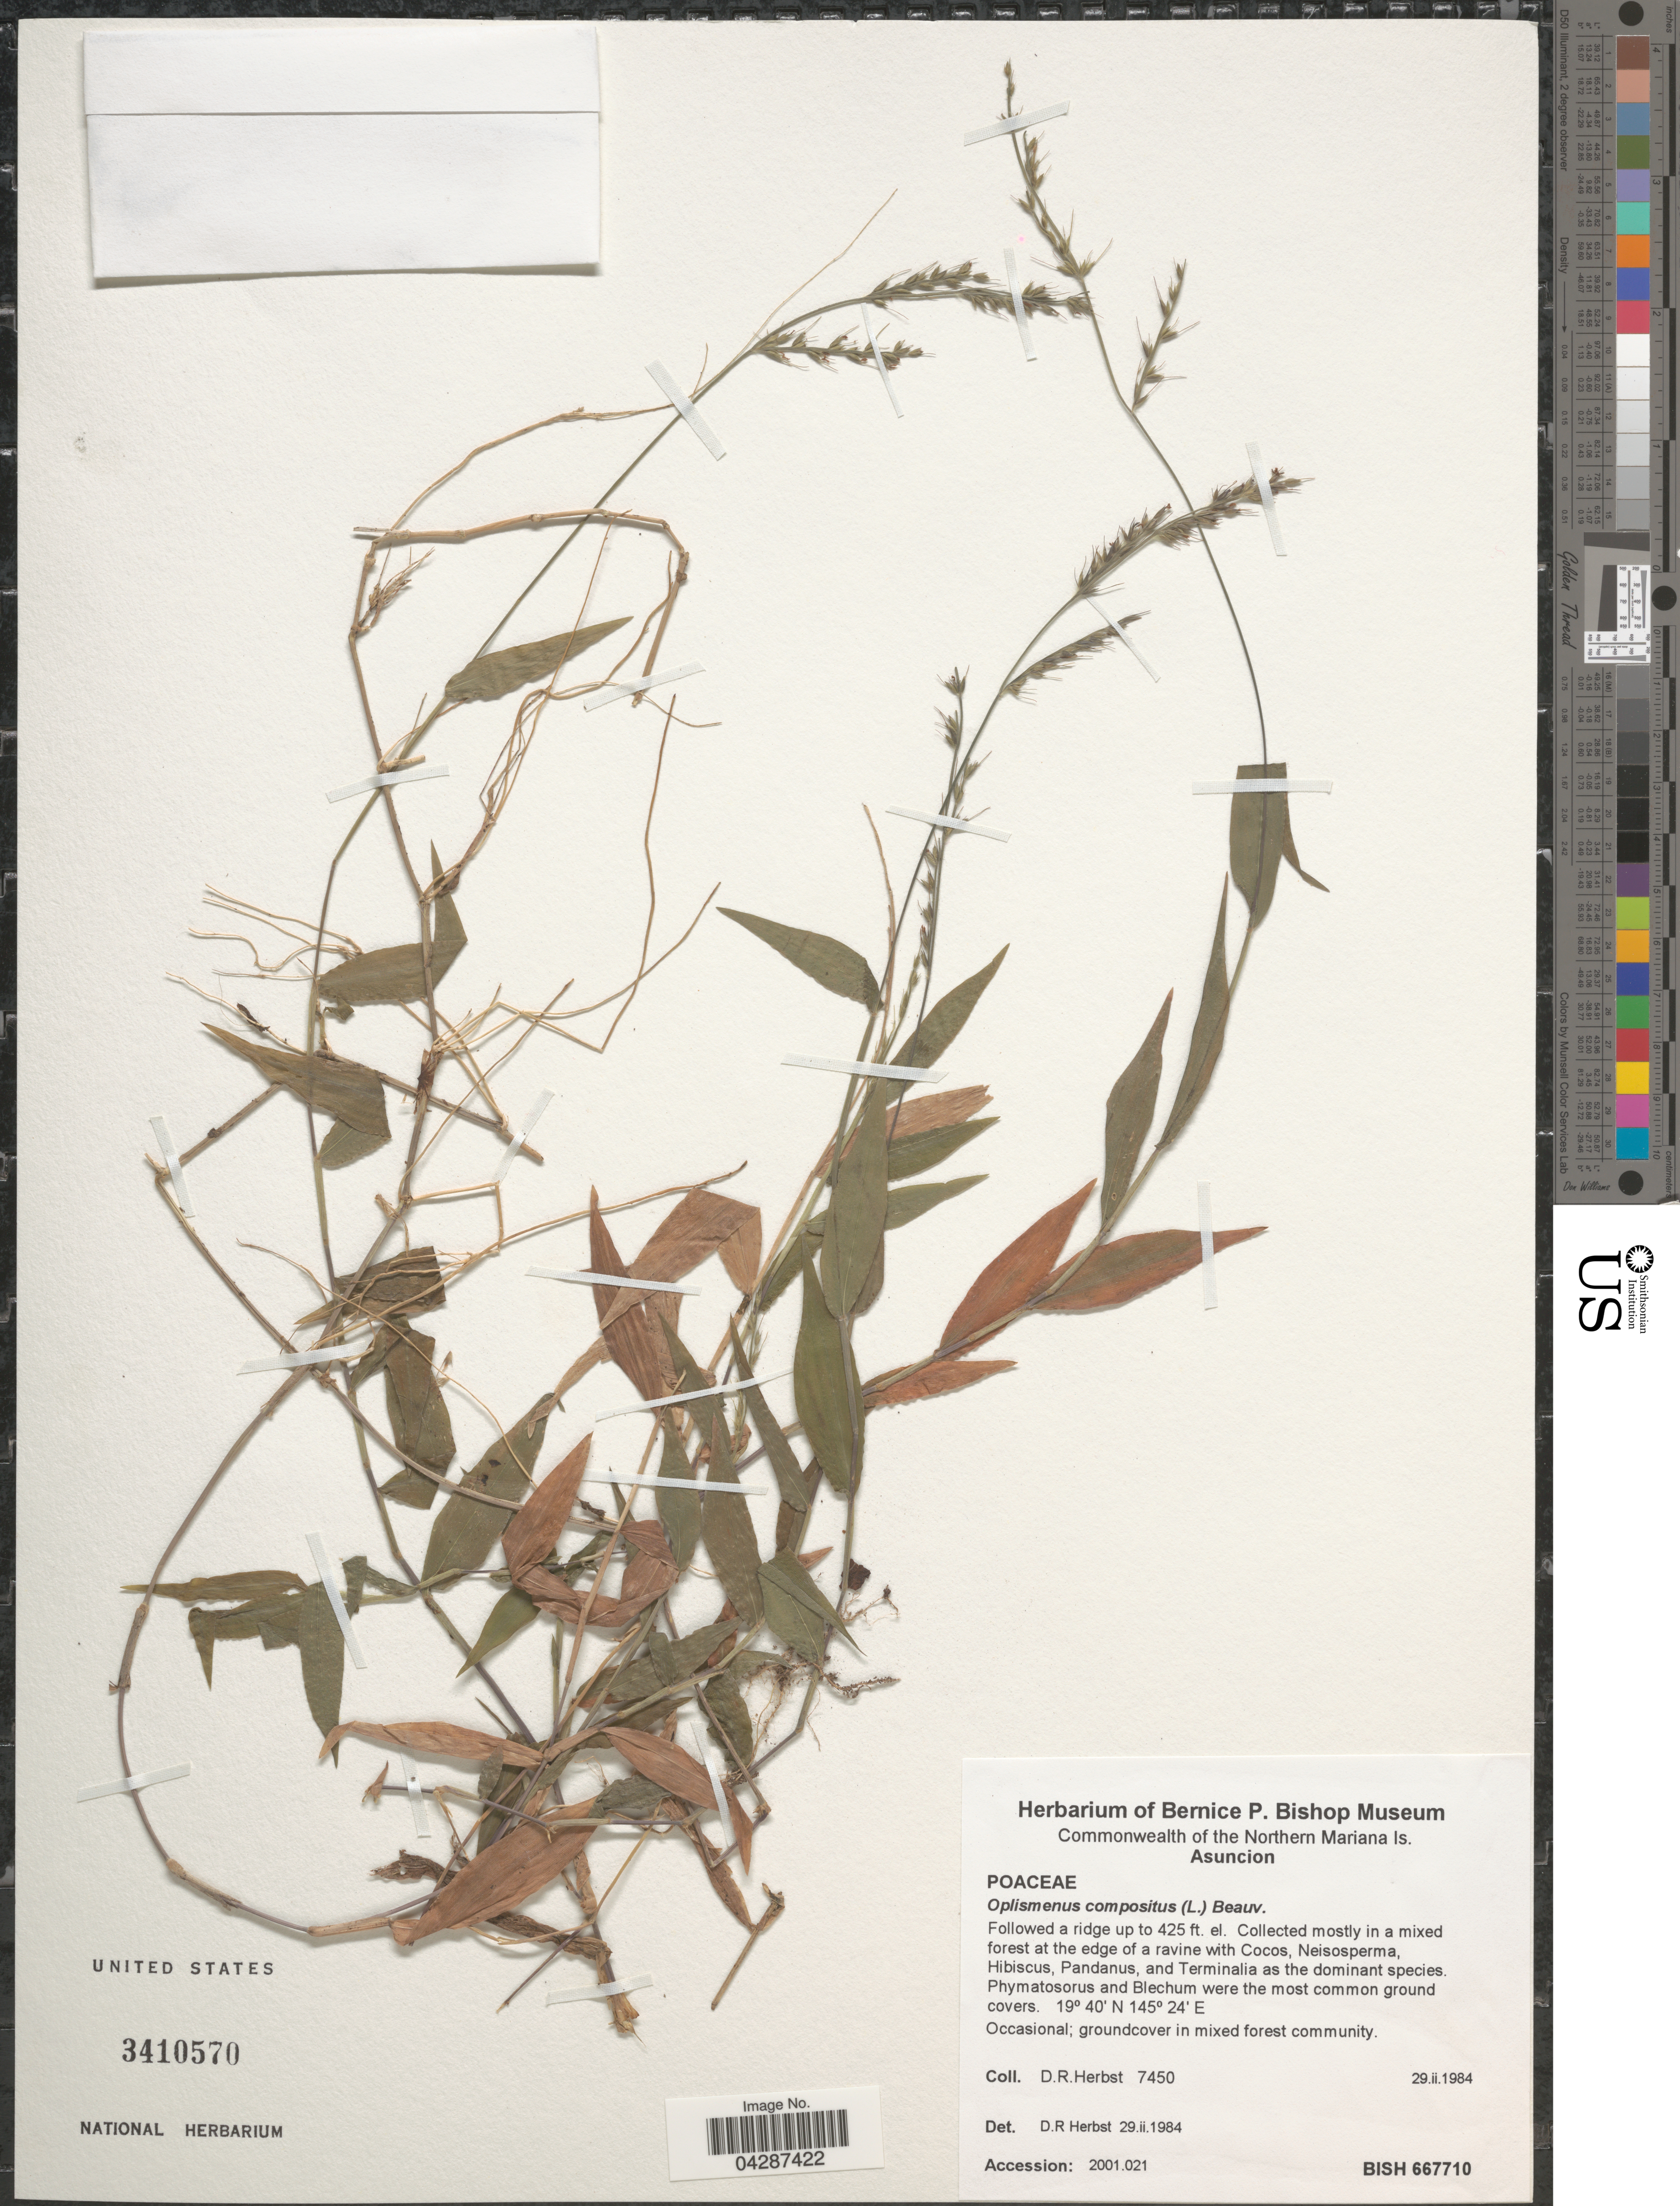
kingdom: Plantae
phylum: Tracheophyta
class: Liliopsida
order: Poales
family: Poaceae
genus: Oplismenus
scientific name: Oplismenus compositus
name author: (L.) P. Beauv.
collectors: D. R. Herbst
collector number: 7450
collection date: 1984-02-29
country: Northern Mariana Islands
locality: Commonwealth of the Northern Mariana Is.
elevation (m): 130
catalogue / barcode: US 3410570